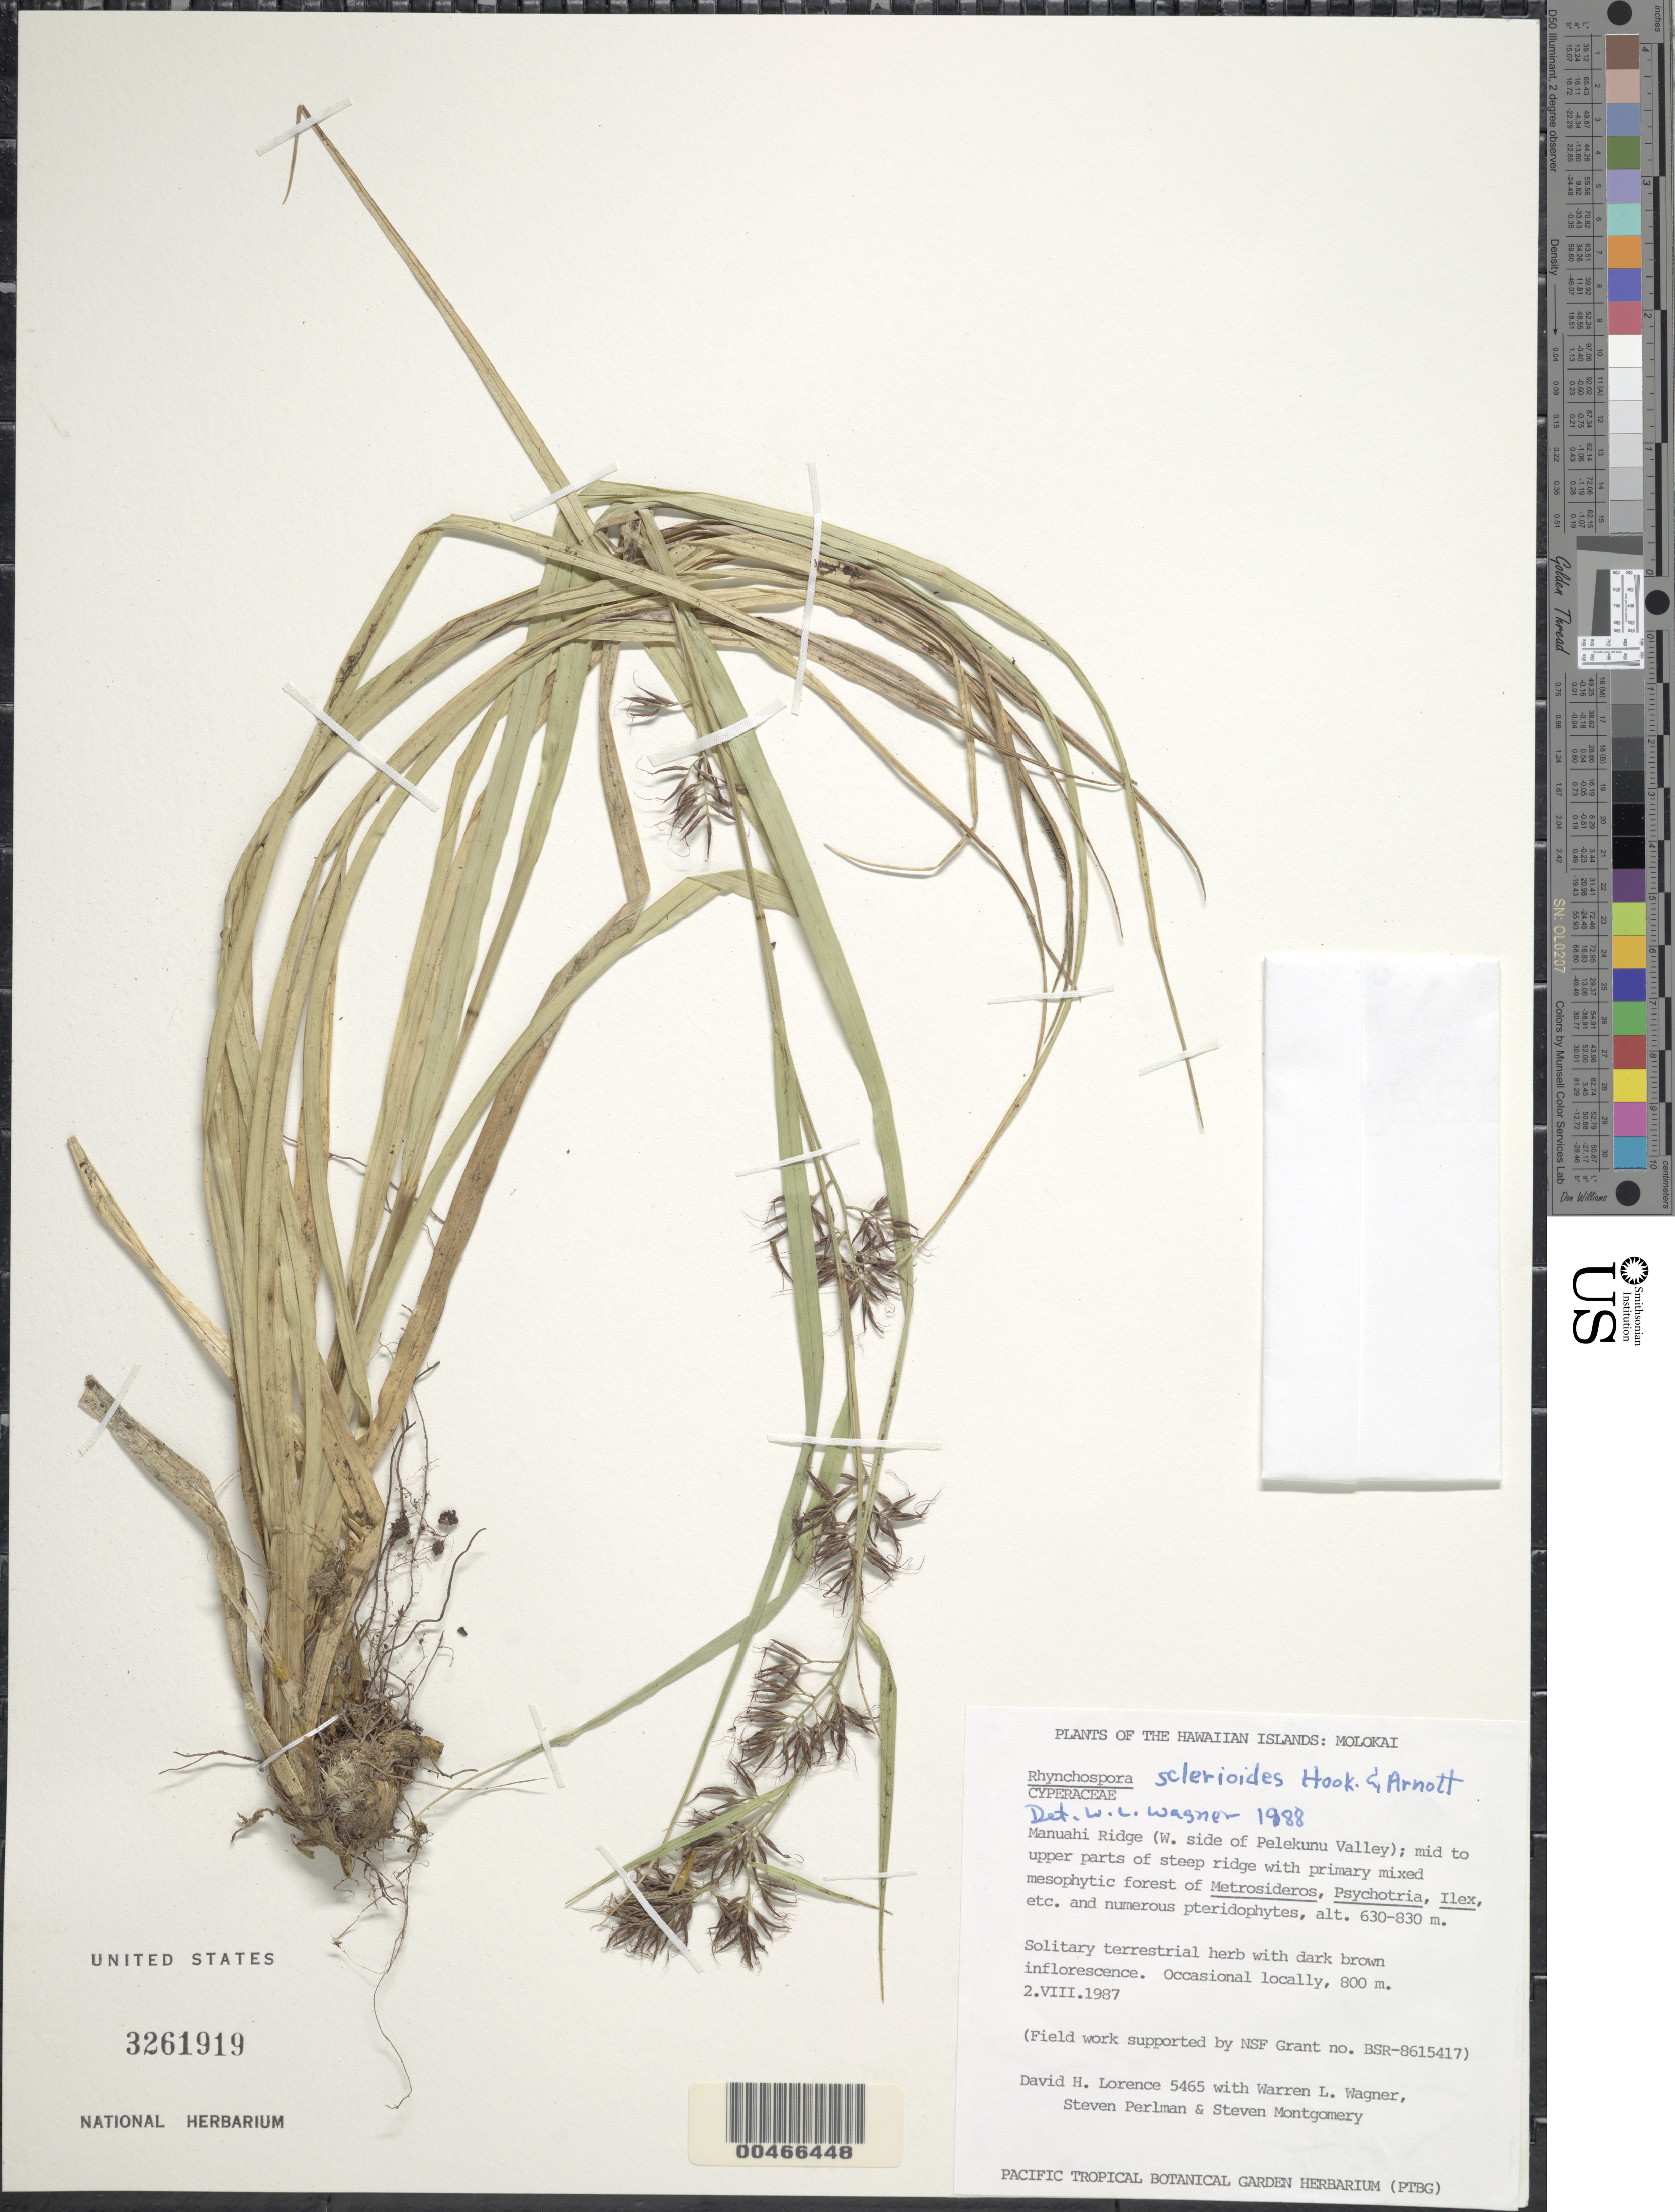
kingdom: Plantae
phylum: Tracheophyta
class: Liliopsida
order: Poales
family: Cyperaceae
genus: Rhynchospora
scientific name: Rhynchospora sclerioides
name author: Hook. & Arn.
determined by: Wagner, W. L., (BOT), Smithsonian Institution - National Museum of Natural History (UNITED STATES)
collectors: D. Lorence, W. L. Wagner, S. P. Perlman & S. Montgomery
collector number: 5435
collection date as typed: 2 Aug 1987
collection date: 1987-08-02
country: United States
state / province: Hawaii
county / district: Maui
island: Moloka'i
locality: Manuahi Ridge (W side of Pelekunu Valley); mid to upper parts of steep ridge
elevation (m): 300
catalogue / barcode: US 3261919